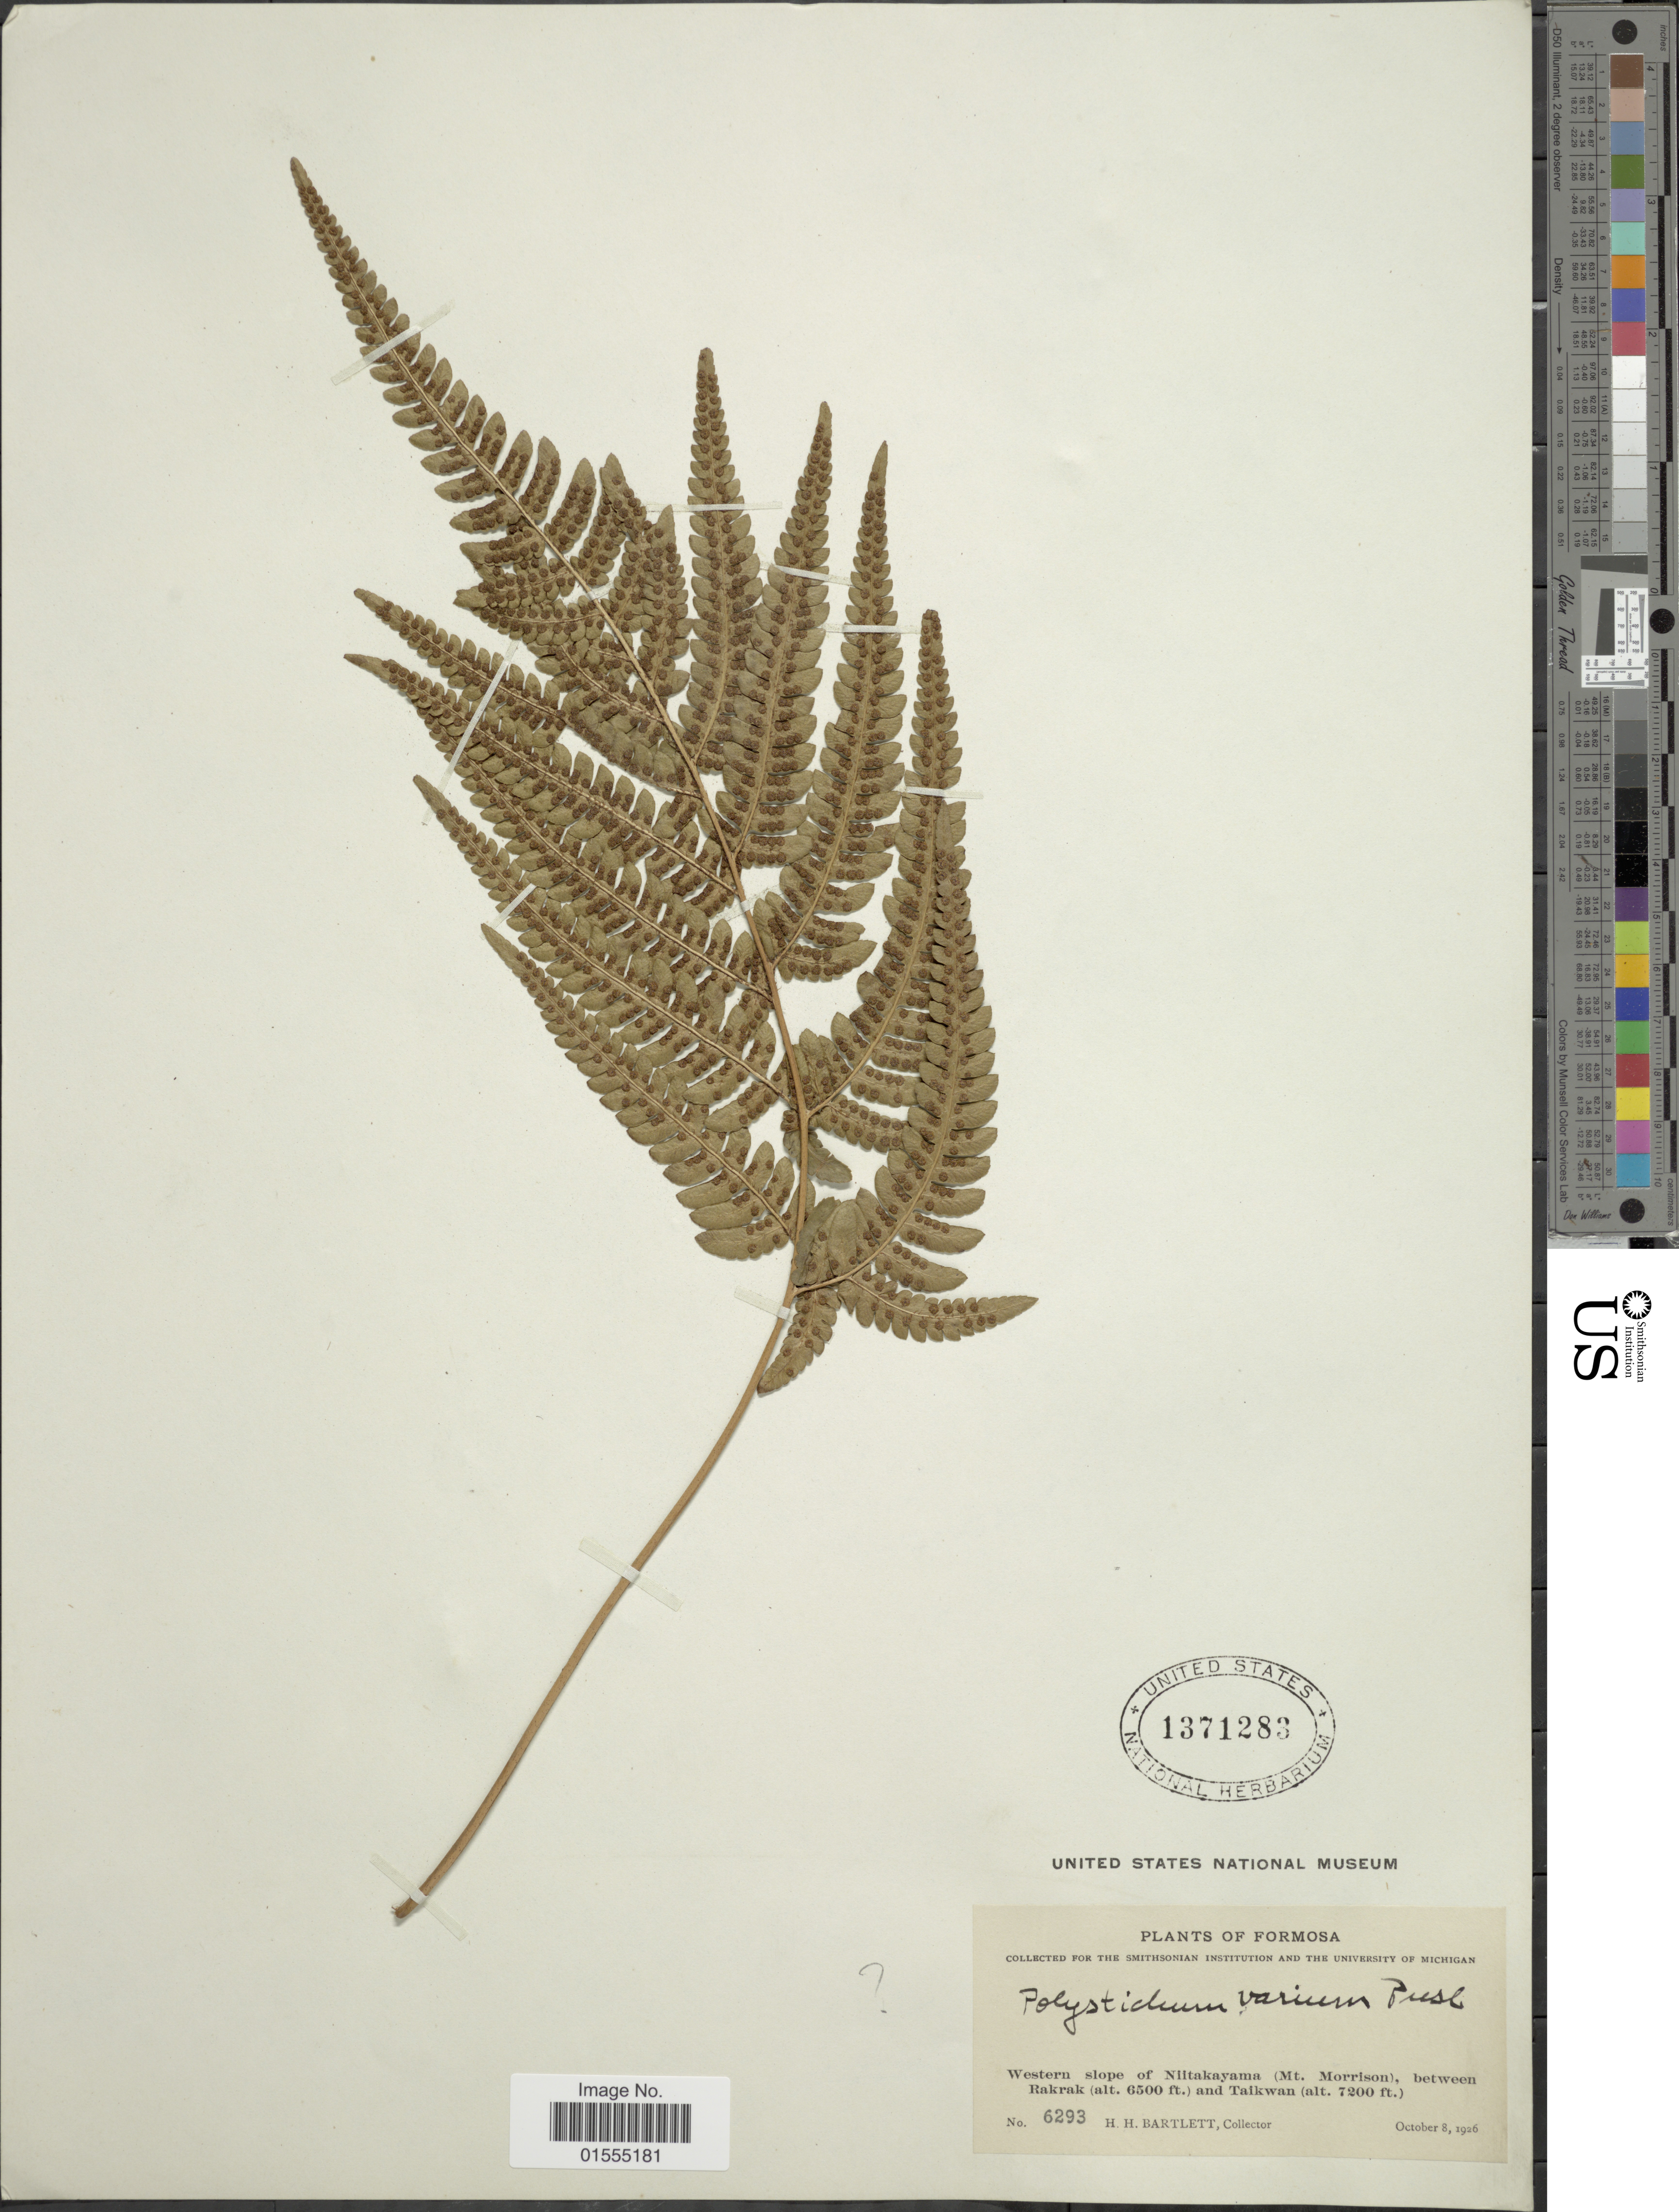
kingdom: Plantae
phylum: Tracheophyta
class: Polypodiopsida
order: Polypodiales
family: Dryopteridaceae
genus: Dryopteris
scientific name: Dryopteris varia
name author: (L.) Kuntze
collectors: H. H. Bartlett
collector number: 6293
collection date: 1926-10-08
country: Taiwan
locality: Western slope of Niitakayam (Mt Morrison), between Rakrak and Taikwan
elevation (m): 1981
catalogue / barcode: US 1371283